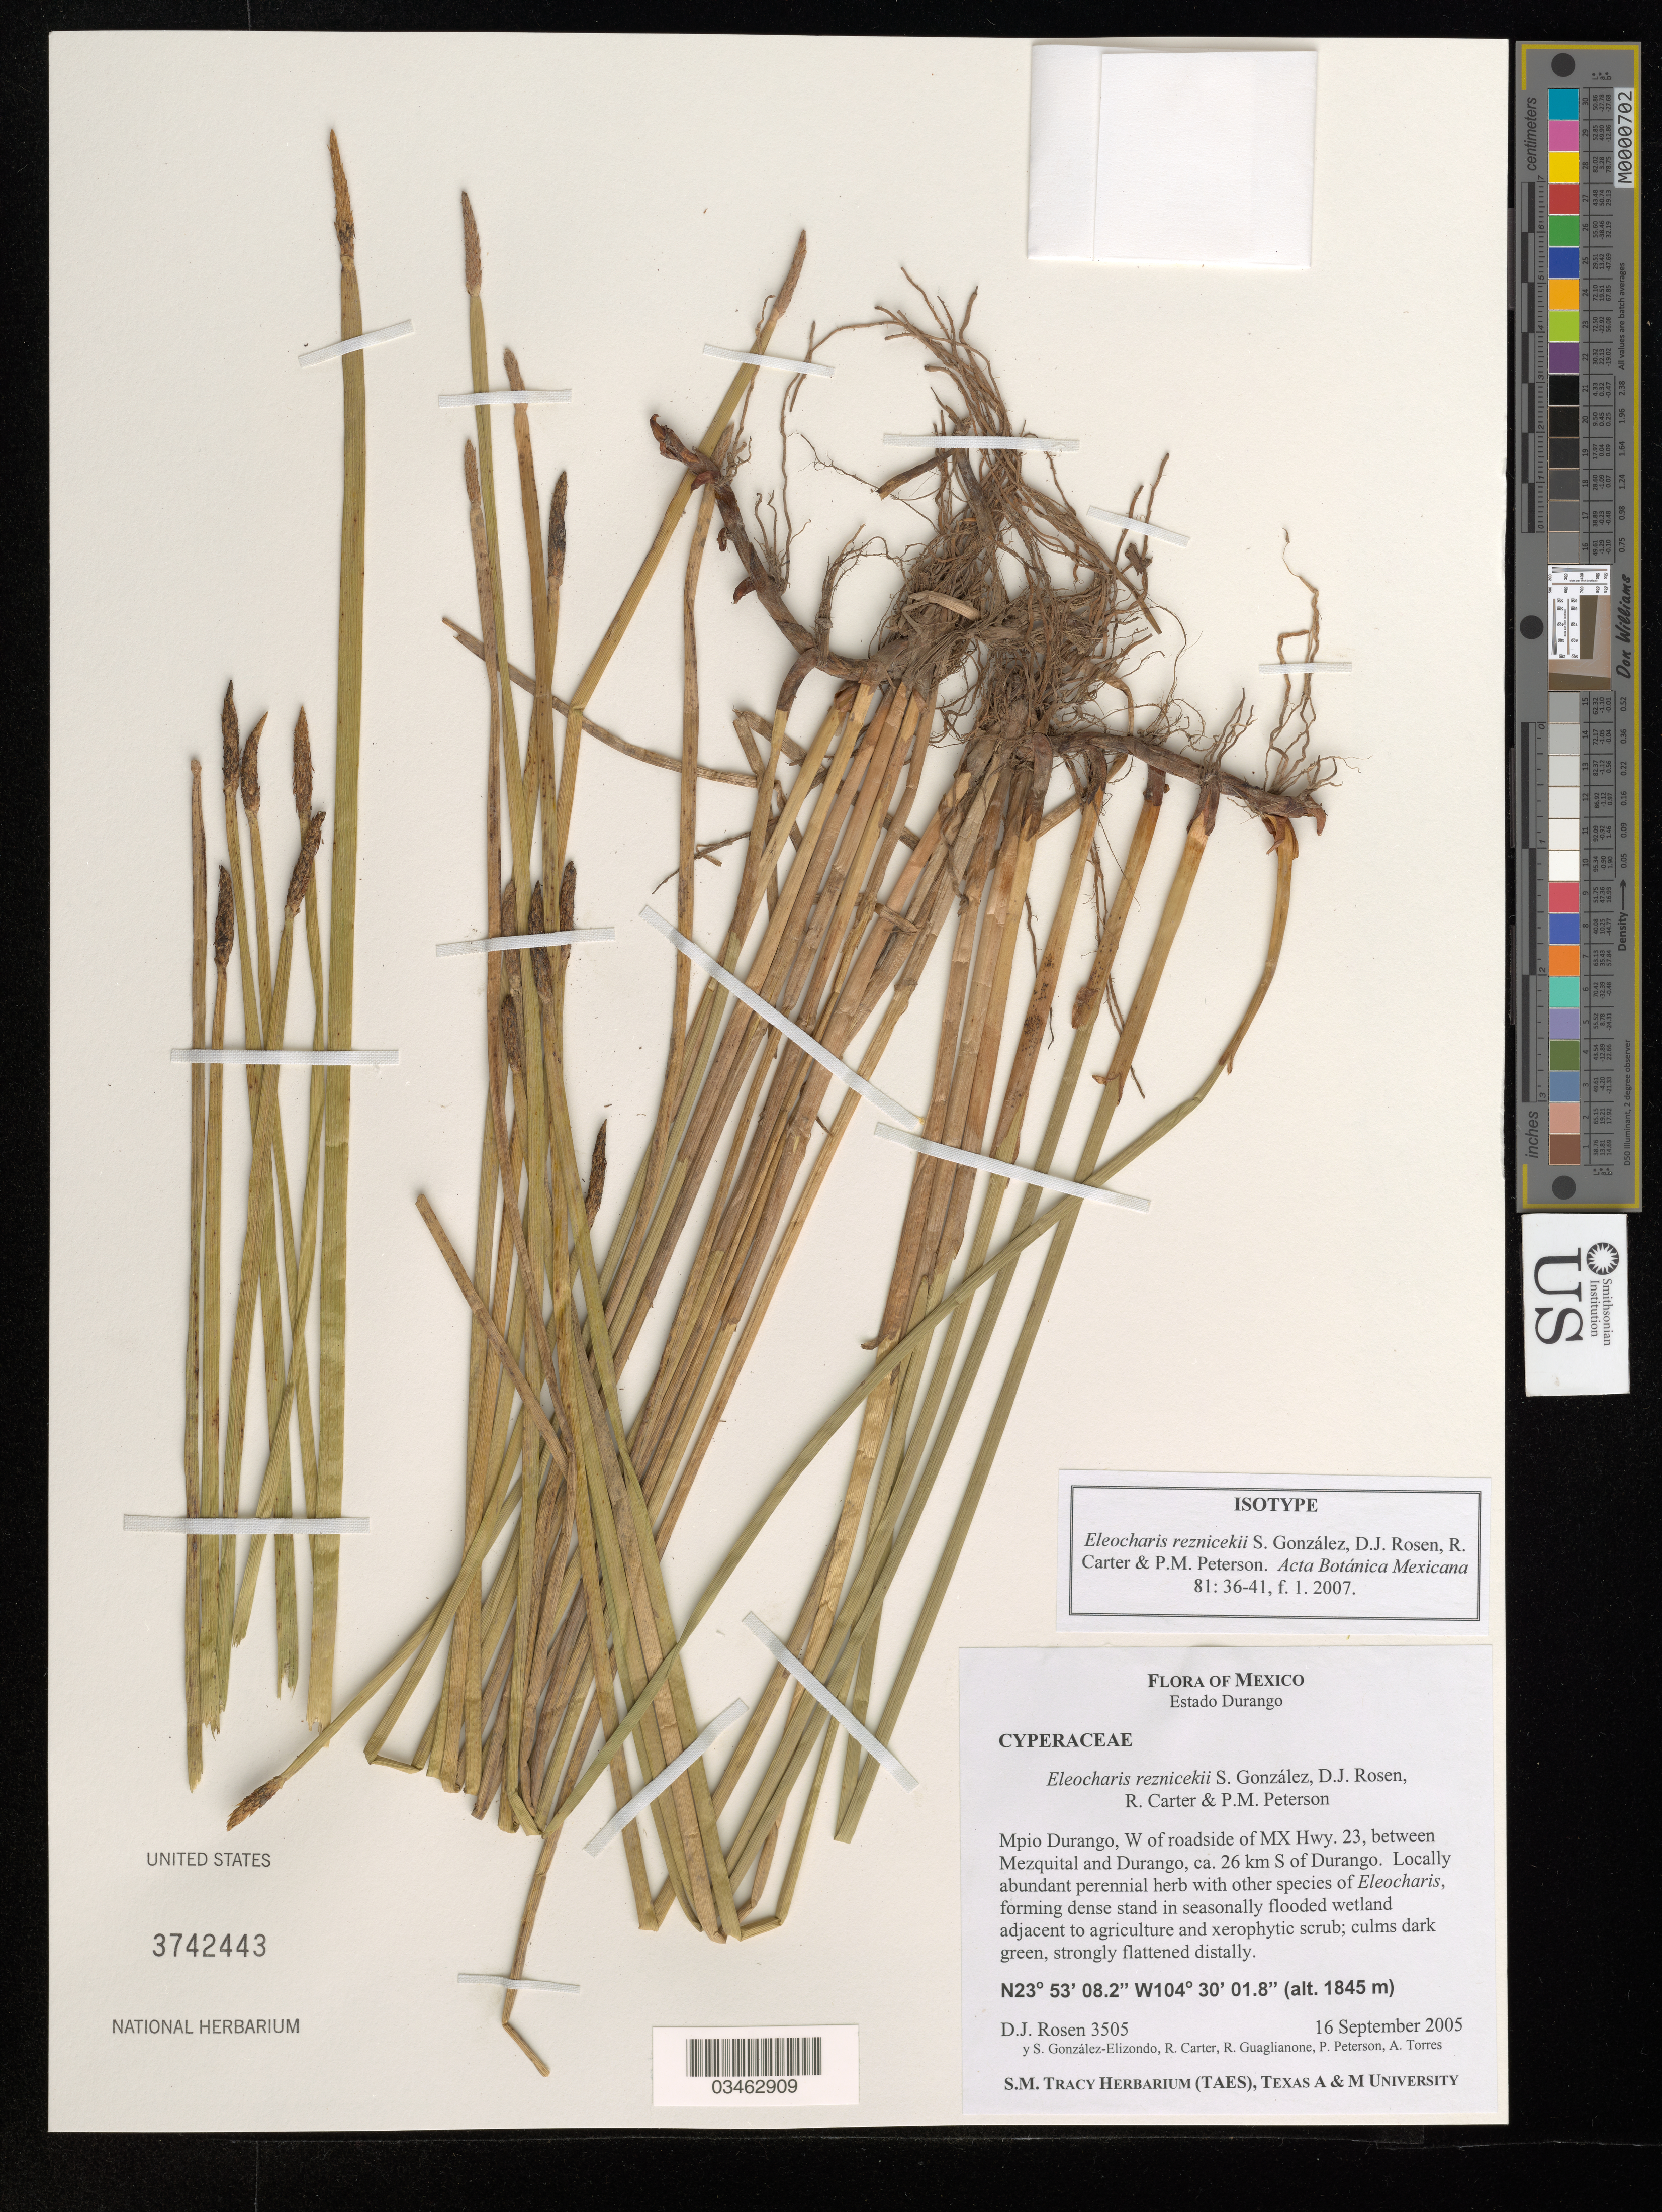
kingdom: Plantae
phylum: Tracheophyta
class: Liliopsida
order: Poales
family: Cyperaceae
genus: Eleocharis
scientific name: Eleocharis reznicekii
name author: S. González et al.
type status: Isotype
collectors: D. J. Rosen, S. Gonzalez-Elizondo, R. Carter, R. Guaglianone, P. Peterson & A. Torres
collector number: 3505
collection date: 2005-09-16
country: Mexico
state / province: Durango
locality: W of roadside of MX Hwy. 23, between Mezquital and Durango, ca. 26 km S of Durango.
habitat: seasonally flooded wetland adjacent to agriculture and xerophytic scrub.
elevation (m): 1845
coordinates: N23 53 08.2, W104 30 01.8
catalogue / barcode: US 3742443